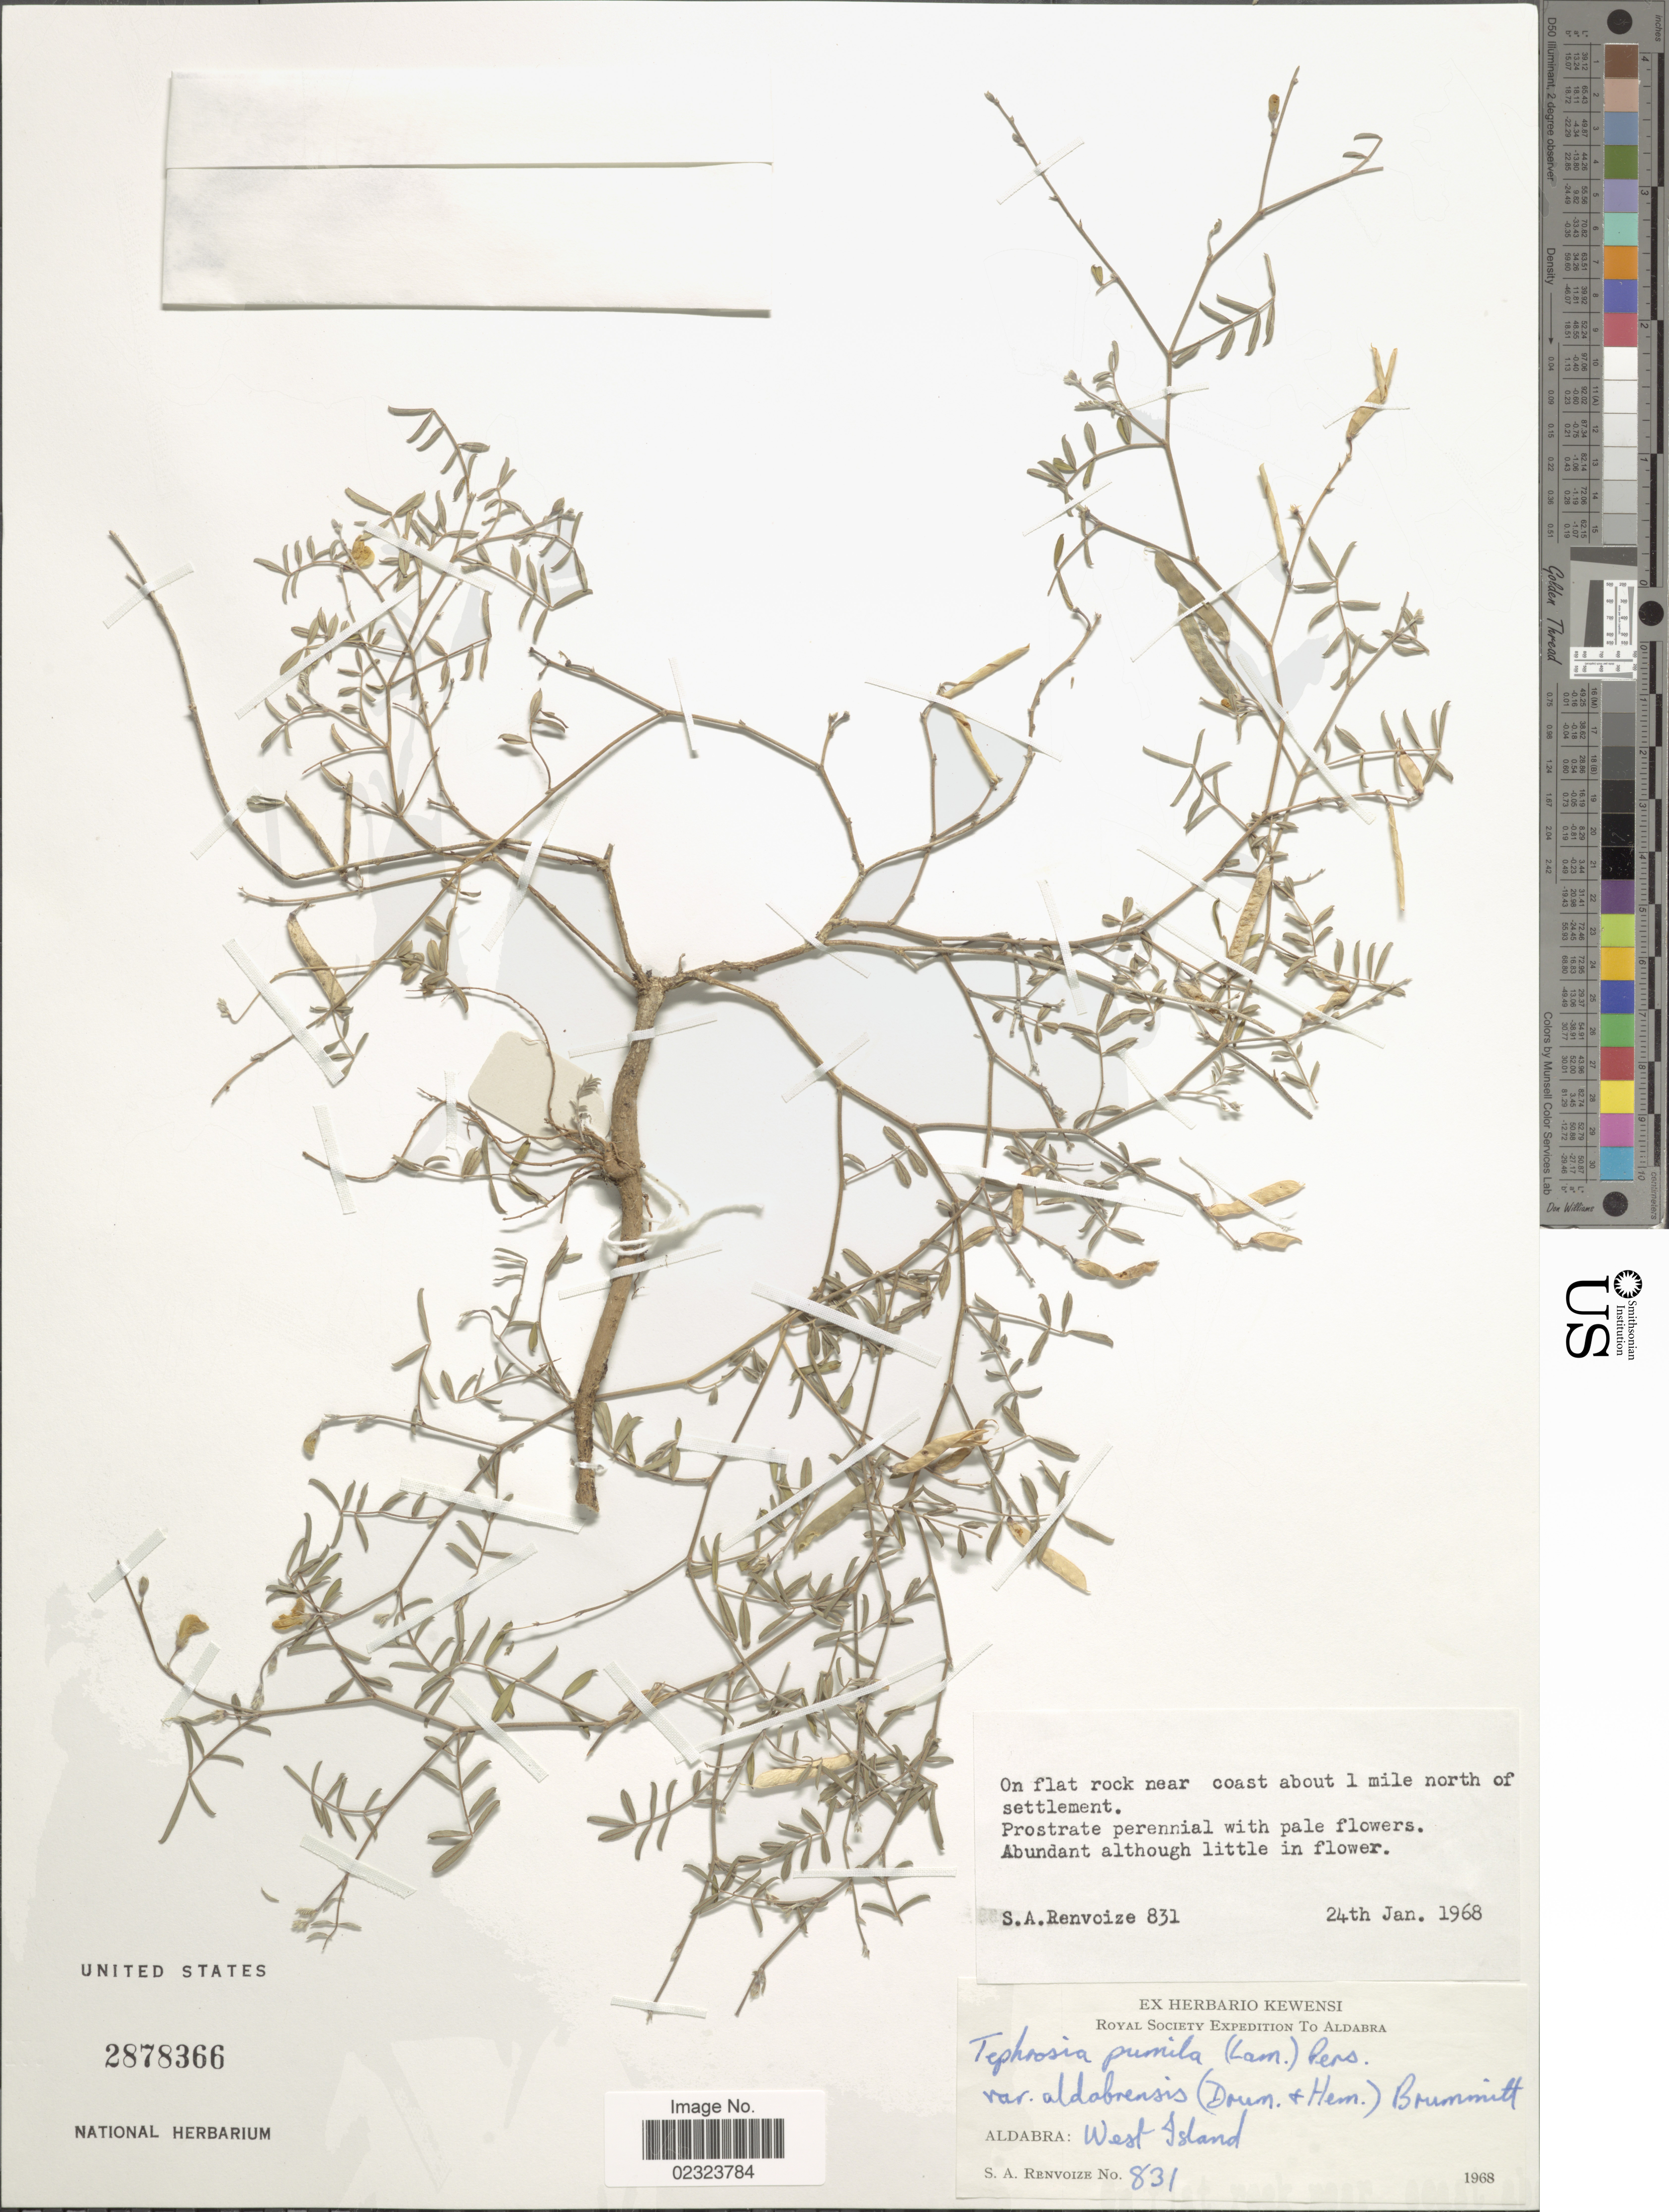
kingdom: Plantae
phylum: Tracheophyta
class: Magnoliopsida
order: Fabales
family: Fabaceae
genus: Tephrosia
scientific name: Tephrosia pumila var. aldabrensis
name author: (J.R. Drumm. & Hemsl.) Brummitt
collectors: S. A. Renvoize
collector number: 831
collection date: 1968-01-24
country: Seychelles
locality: Aldabara: West Island, on flat rock near coast about 1 mile north of settlement.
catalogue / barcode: US 2878366